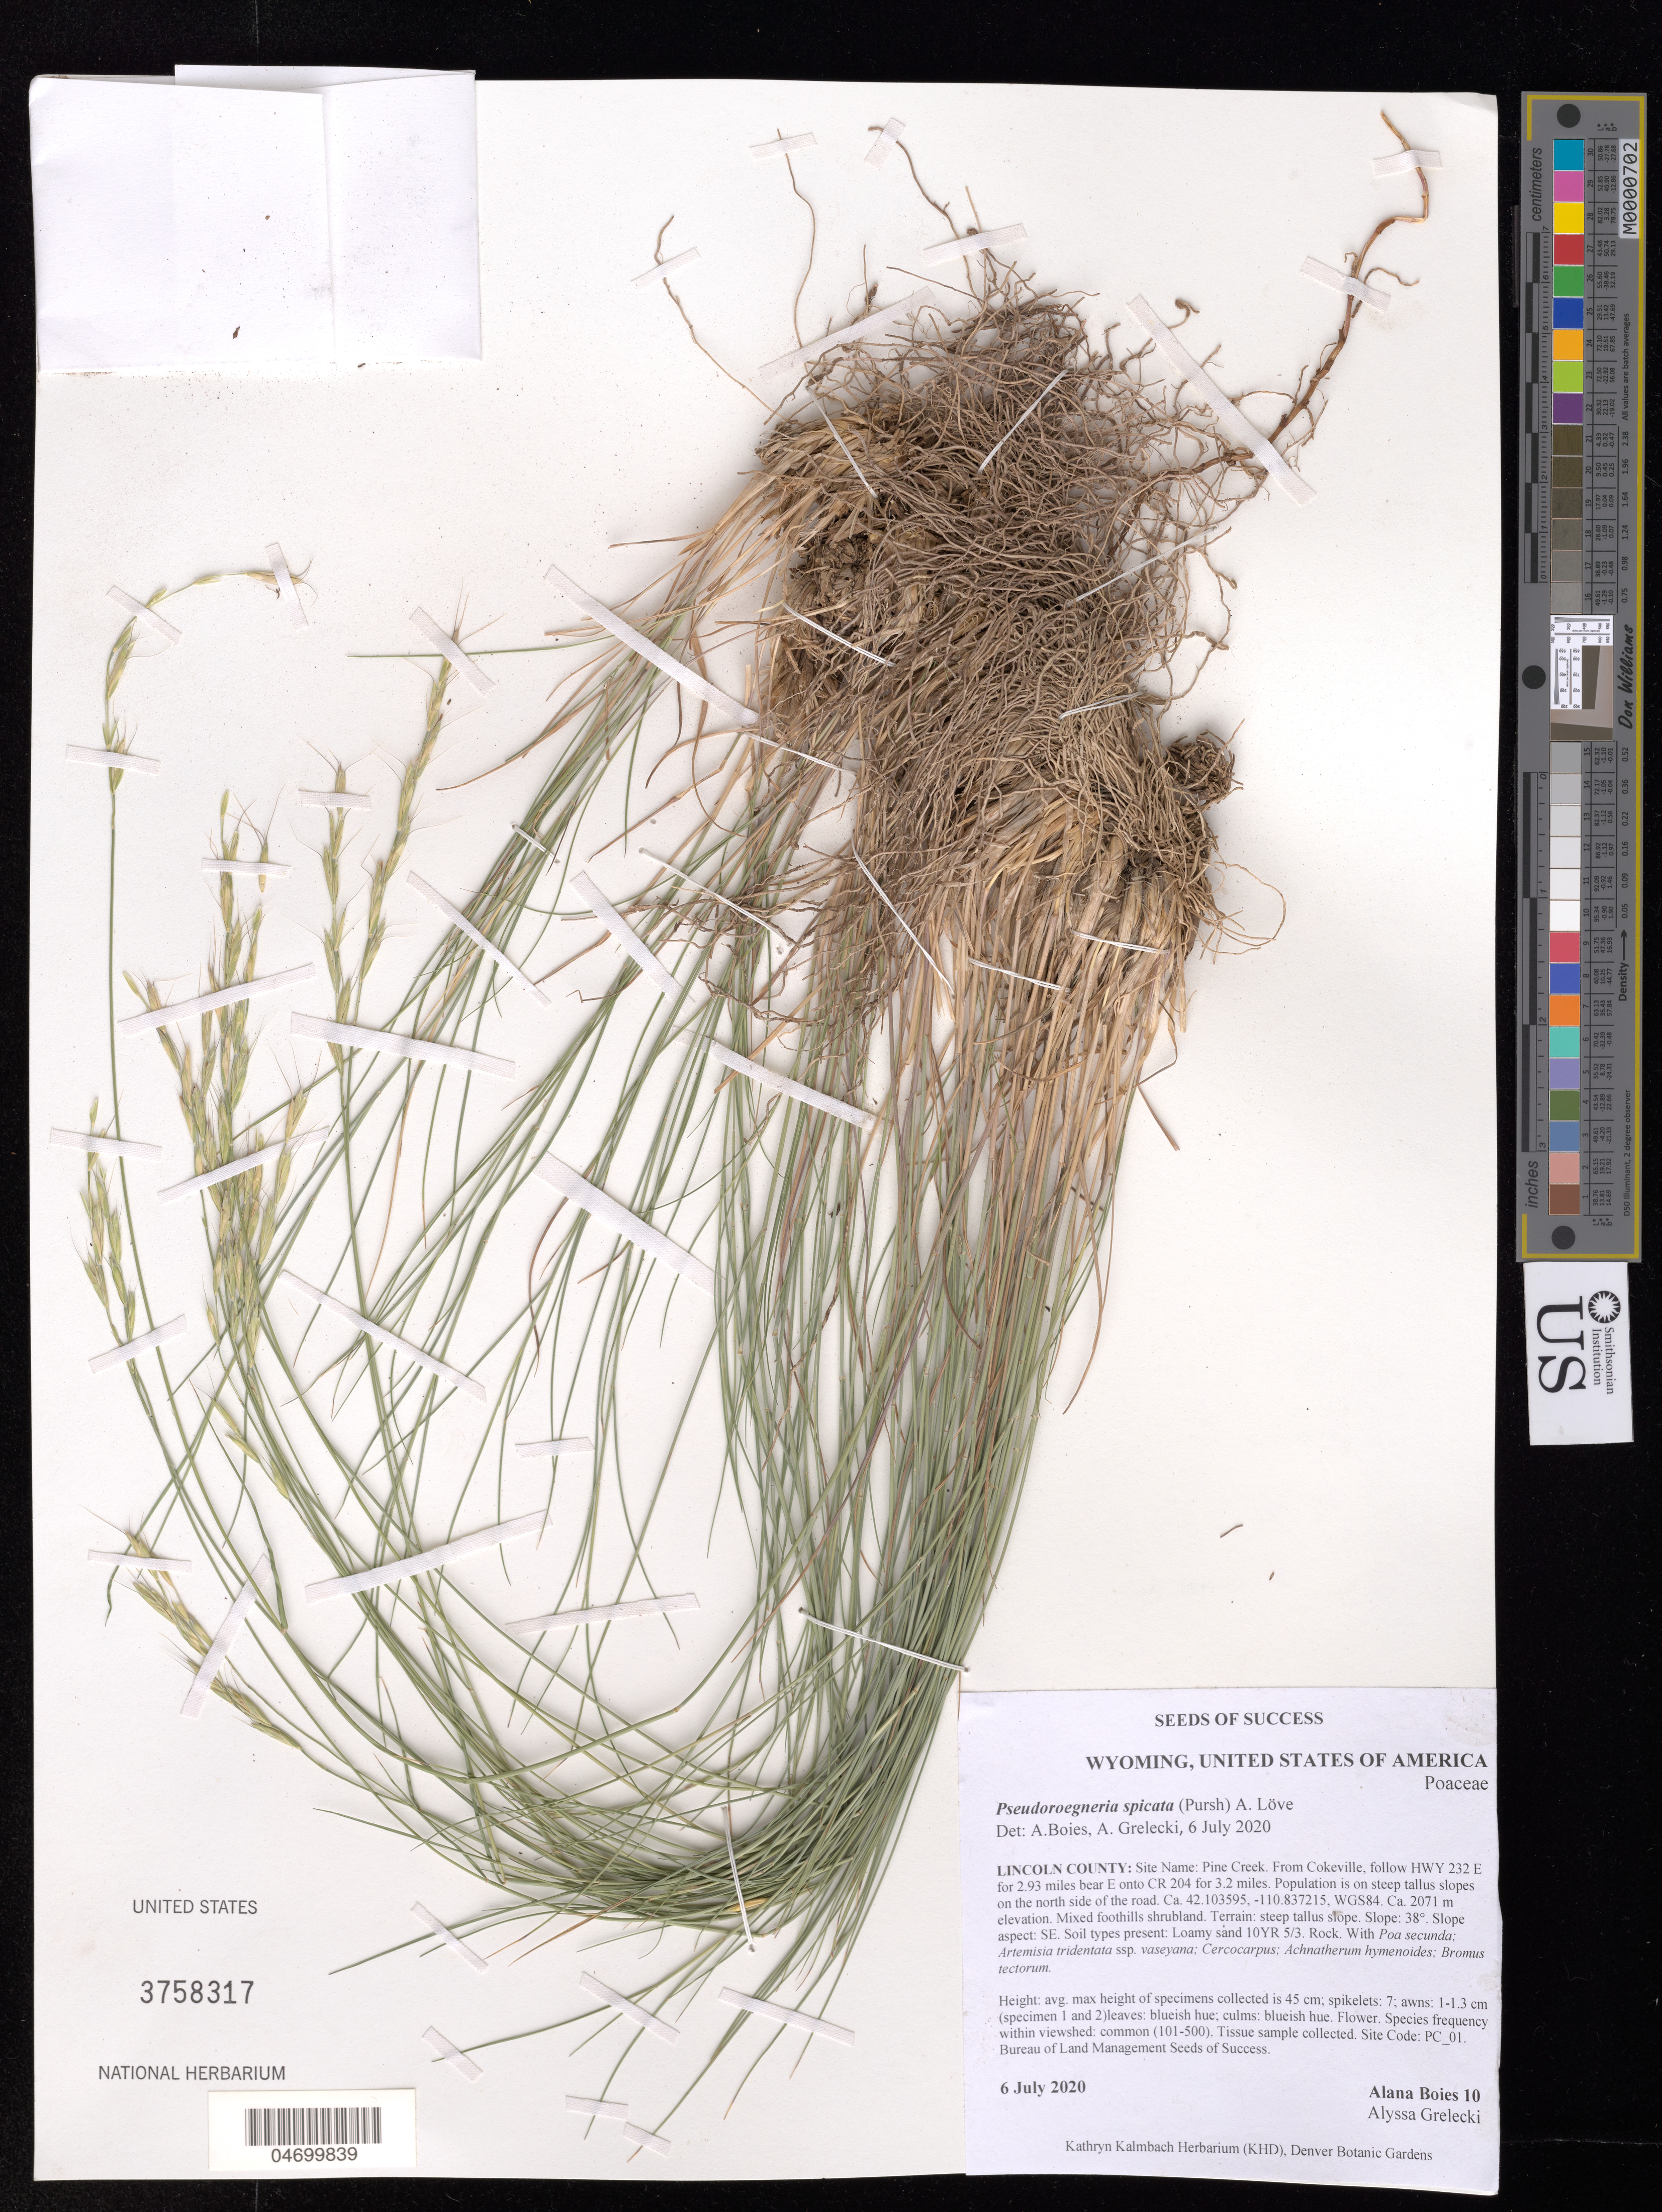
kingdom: Plantae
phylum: Tracheophyta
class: Liliopsida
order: Poales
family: Poaceae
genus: Pseudoroegneria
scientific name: Pseudoroegneria spicata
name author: (Pursh) Á. Löve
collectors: A. Boies & A. Grelecki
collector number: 10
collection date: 2020-07-06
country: United States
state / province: Wyoming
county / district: Lincoln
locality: Pine Creek.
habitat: Mixed foothils shrubland. With Poa secunda, Artemisia tridentata, Bromus tectorum, etc.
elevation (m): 2071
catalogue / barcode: US 3758317